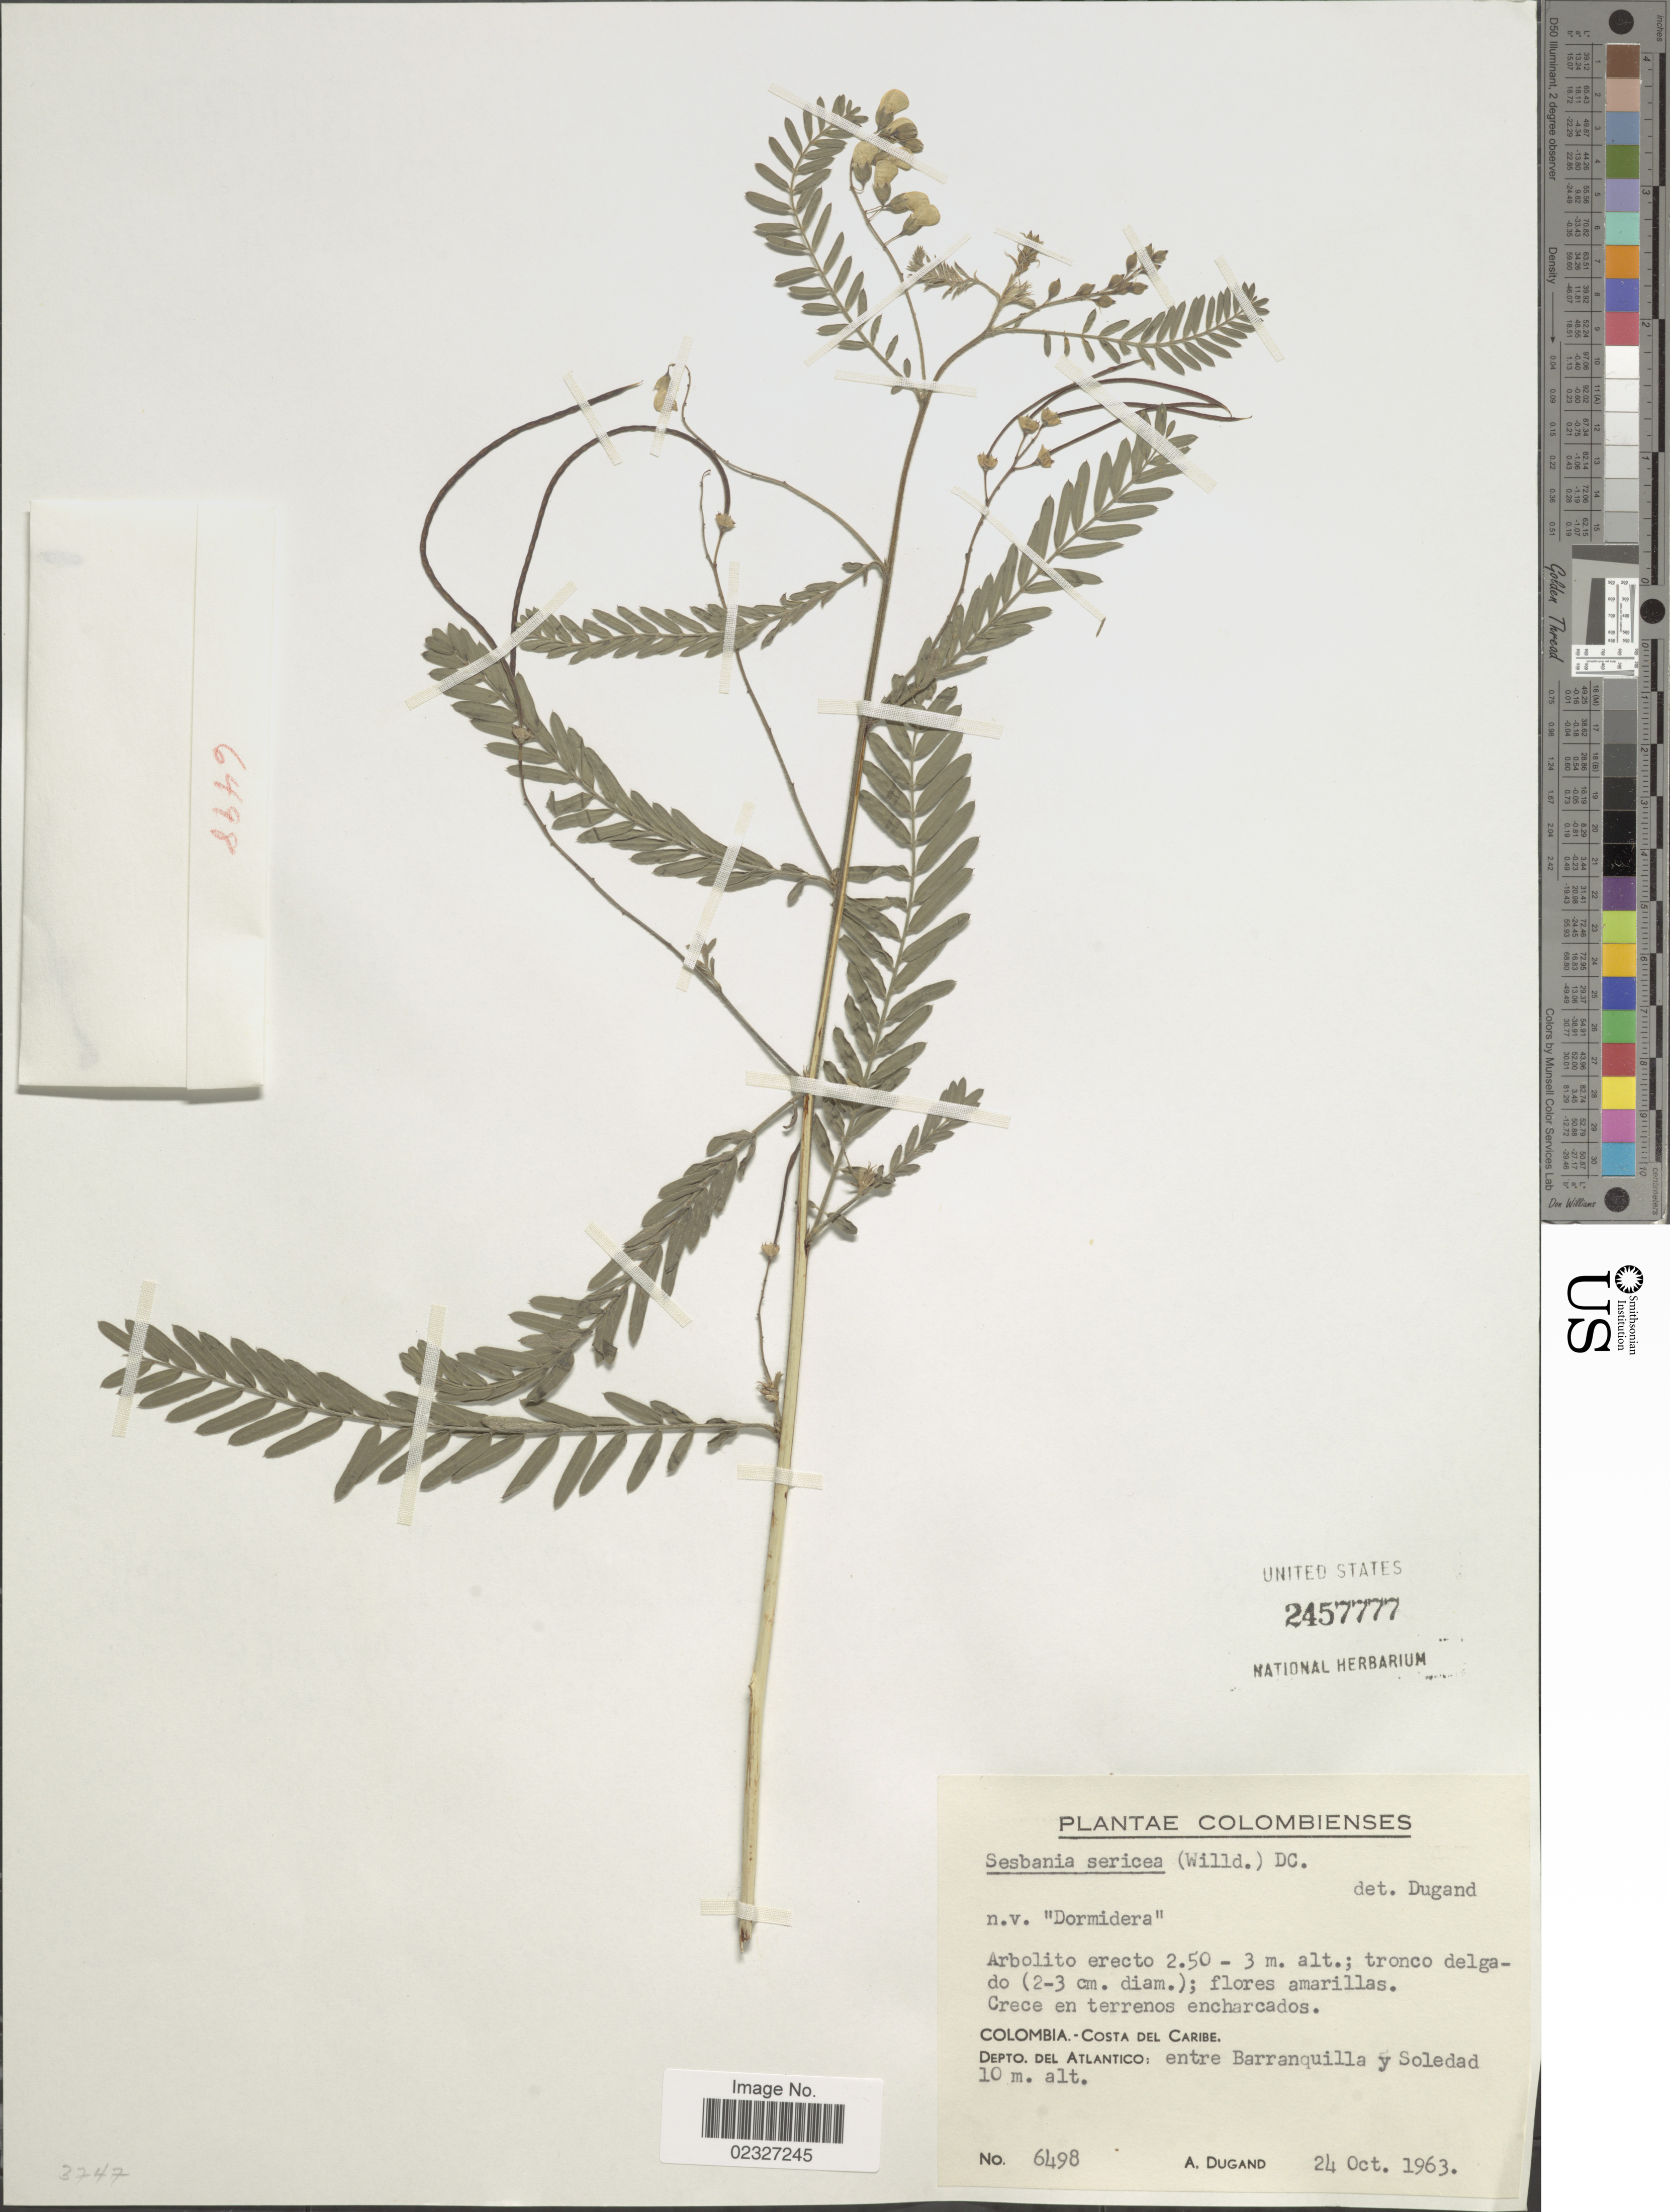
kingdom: Plantae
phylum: Tracheophyta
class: Magnoliopsida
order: Fabales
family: Fabaceae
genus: Sesbania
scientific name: Sesbania sericea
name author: (Willd.) Link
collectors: A. Dugand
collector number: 6498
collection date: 1963-10-24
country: Colombia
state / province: Atlántico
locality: Costa del Caribe, entre Barranquilla y Soledad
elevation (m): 10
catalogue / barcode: US 2457777